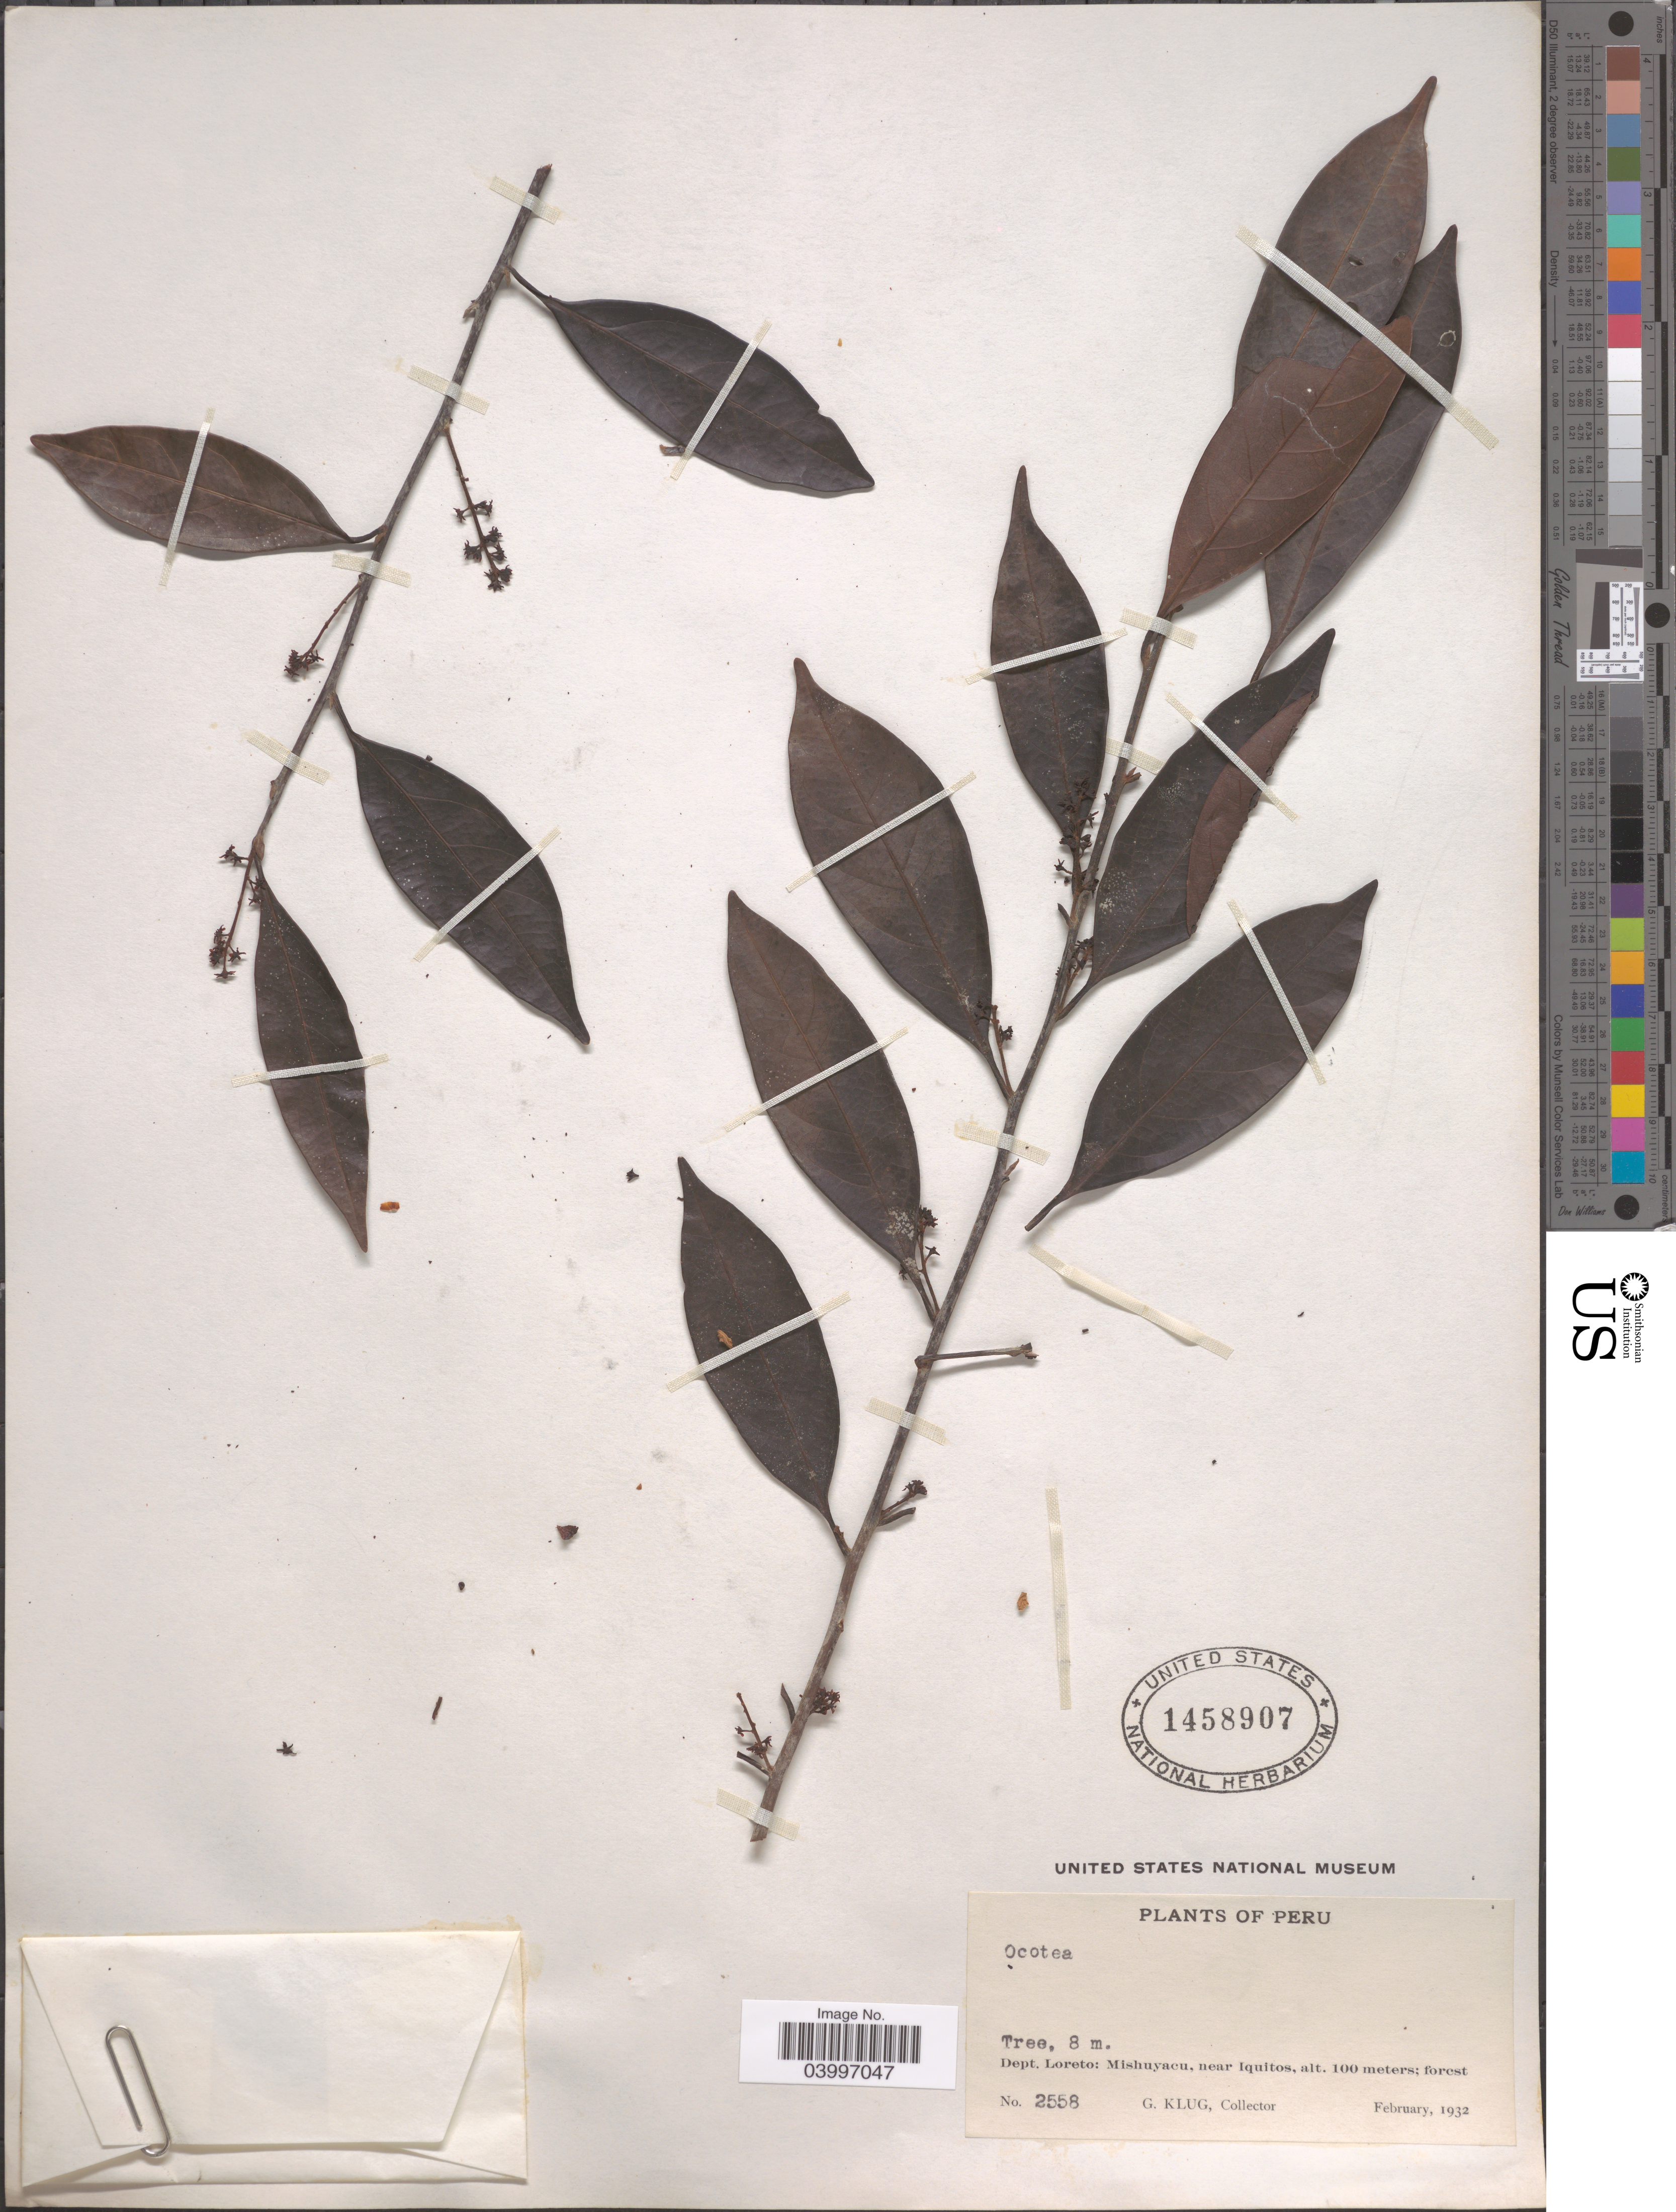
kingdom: Plantae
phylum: Tracheophyta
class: Magnoliopsida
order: Laurales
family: Lauraceae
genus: Ocotea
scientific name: Ocotea sp.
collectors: G. Klug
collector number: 2558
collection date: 1932-02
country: Peru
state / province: Loreto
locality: Dept. Loreto: Mishuyacu, near Iquitos.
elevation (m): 100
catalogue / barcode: US 1458907